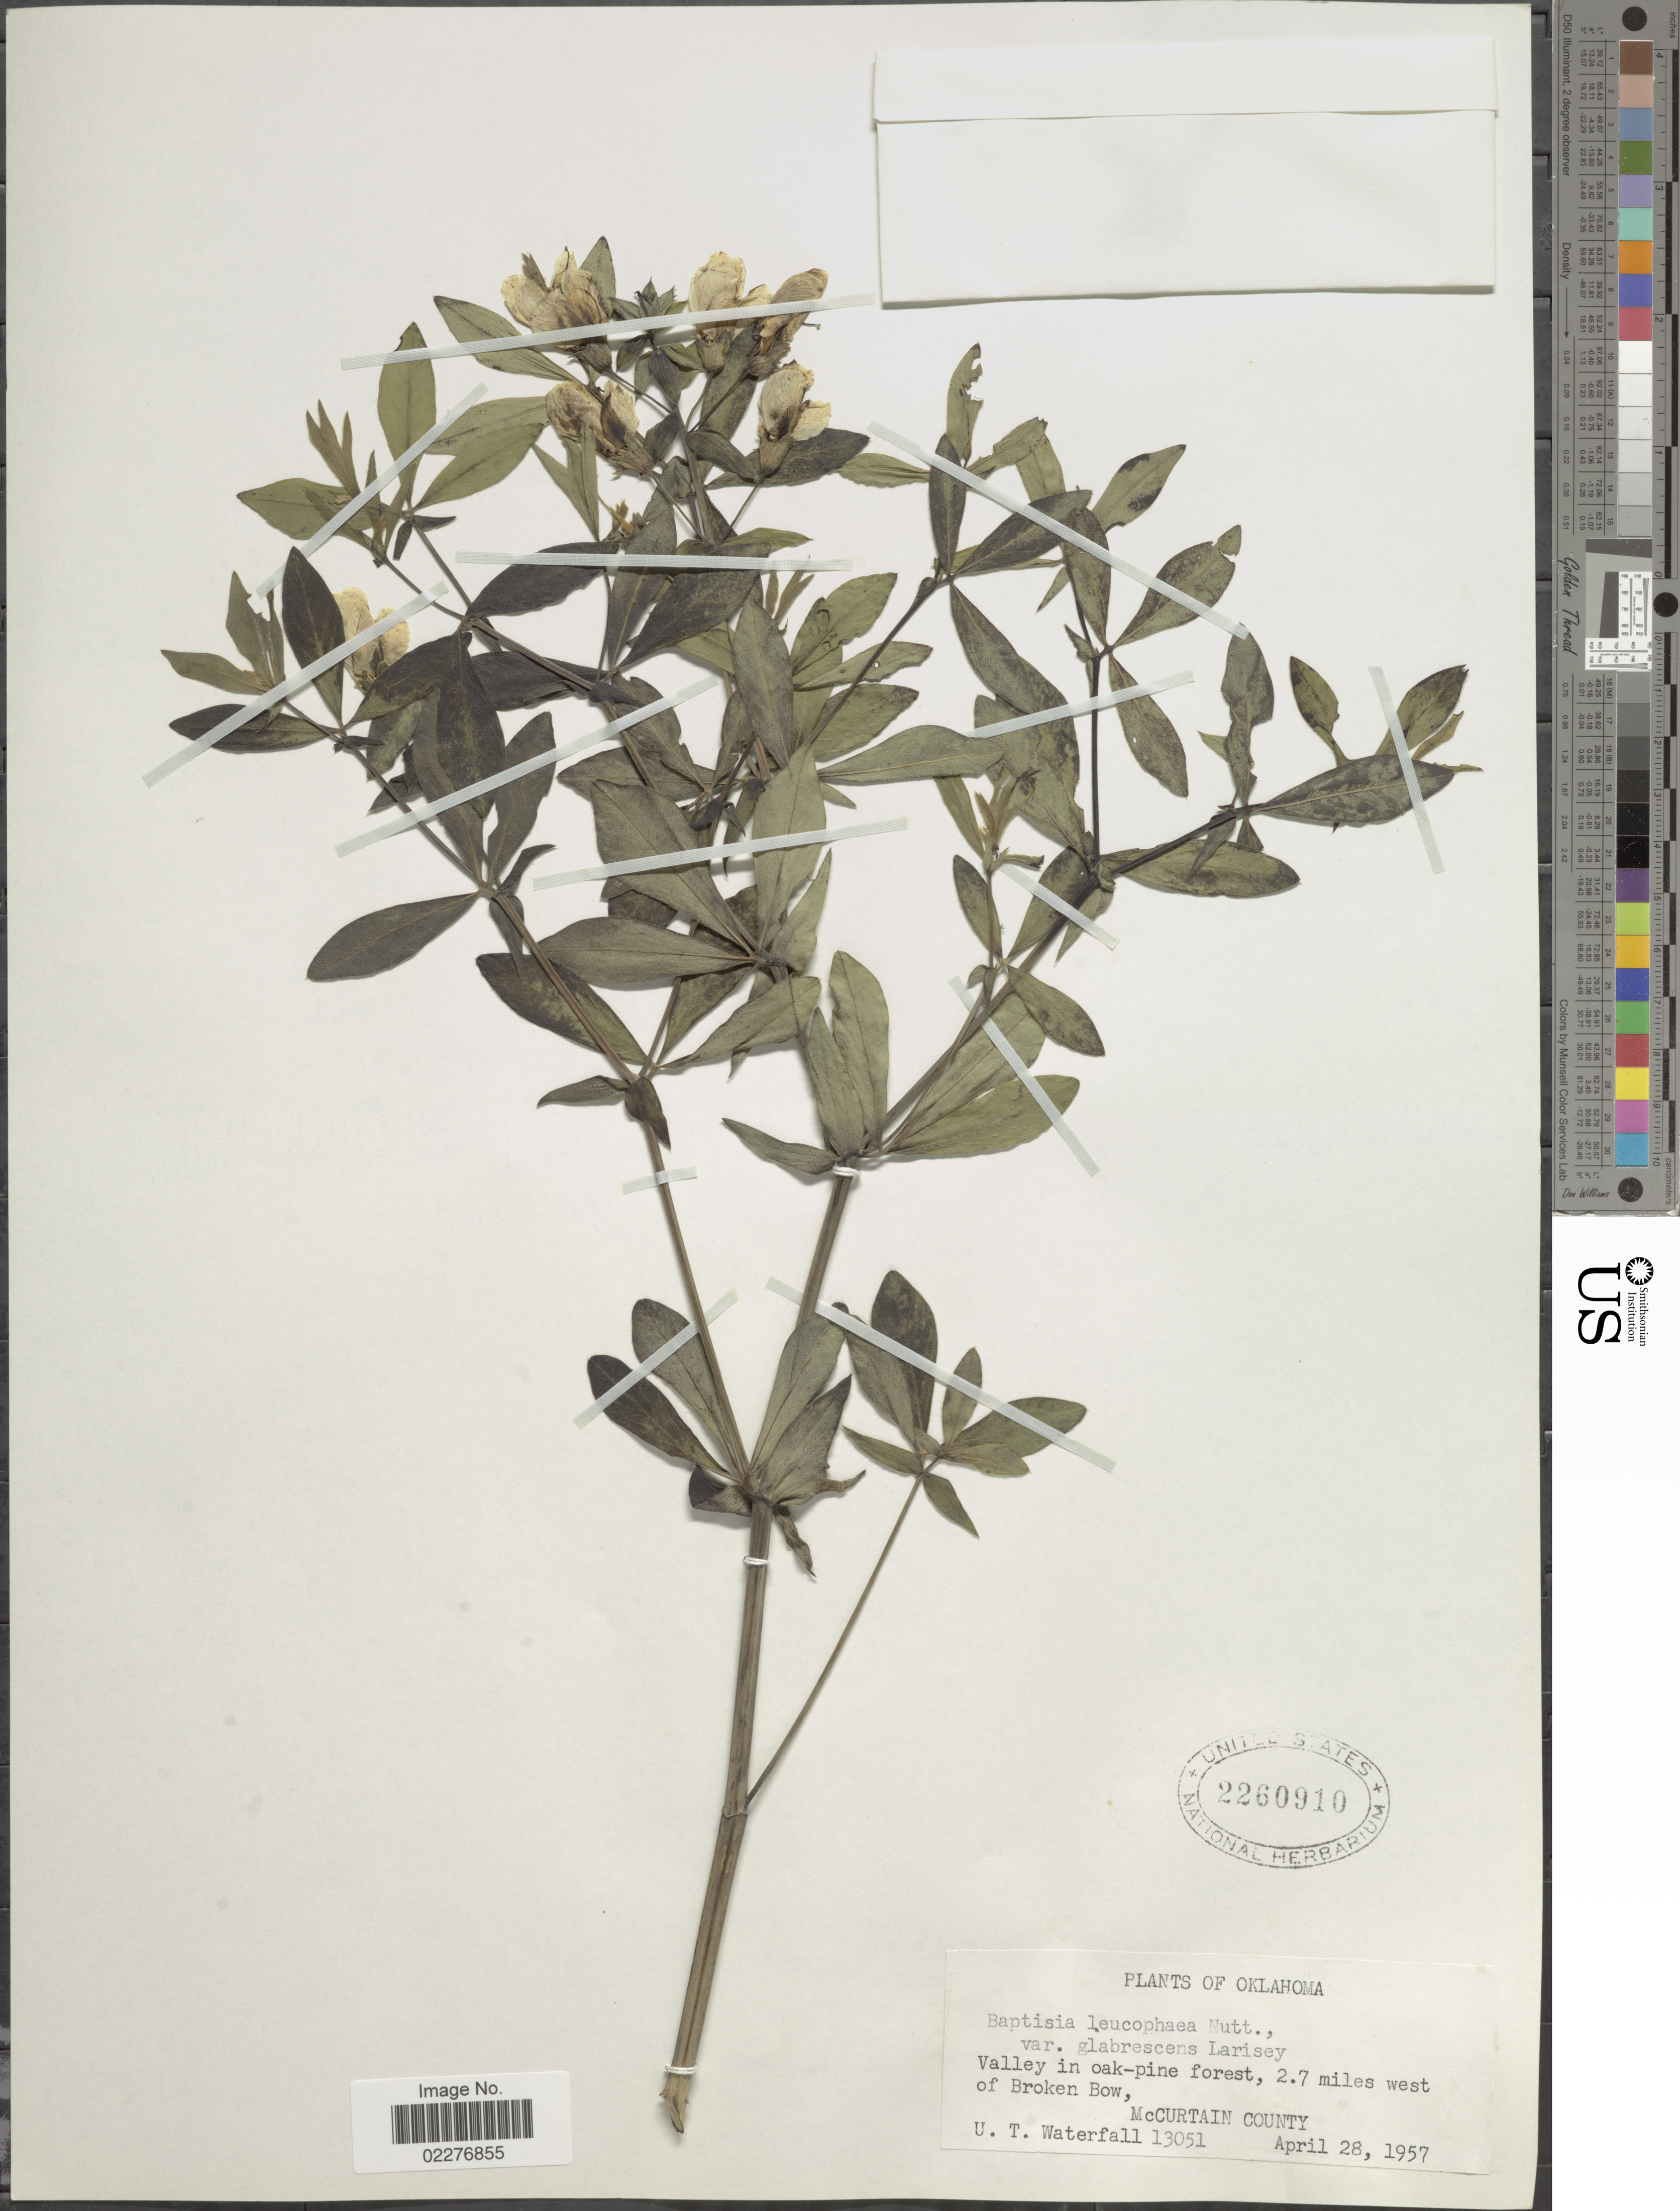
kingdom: Plantae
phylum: Tracheophyta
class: Magnoliopsida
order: Fabales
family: Fabaceae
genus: Baptisia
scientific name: Baptisia leucophaea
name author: Nutt.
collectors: U. T. Waterfall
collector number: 13051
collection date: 1957-04-28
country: United States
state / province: Oklahoma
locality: Valley in oak-pine forest, 2.7 miles west of Broken Bow, McCurtain County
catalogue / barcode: US 2260910